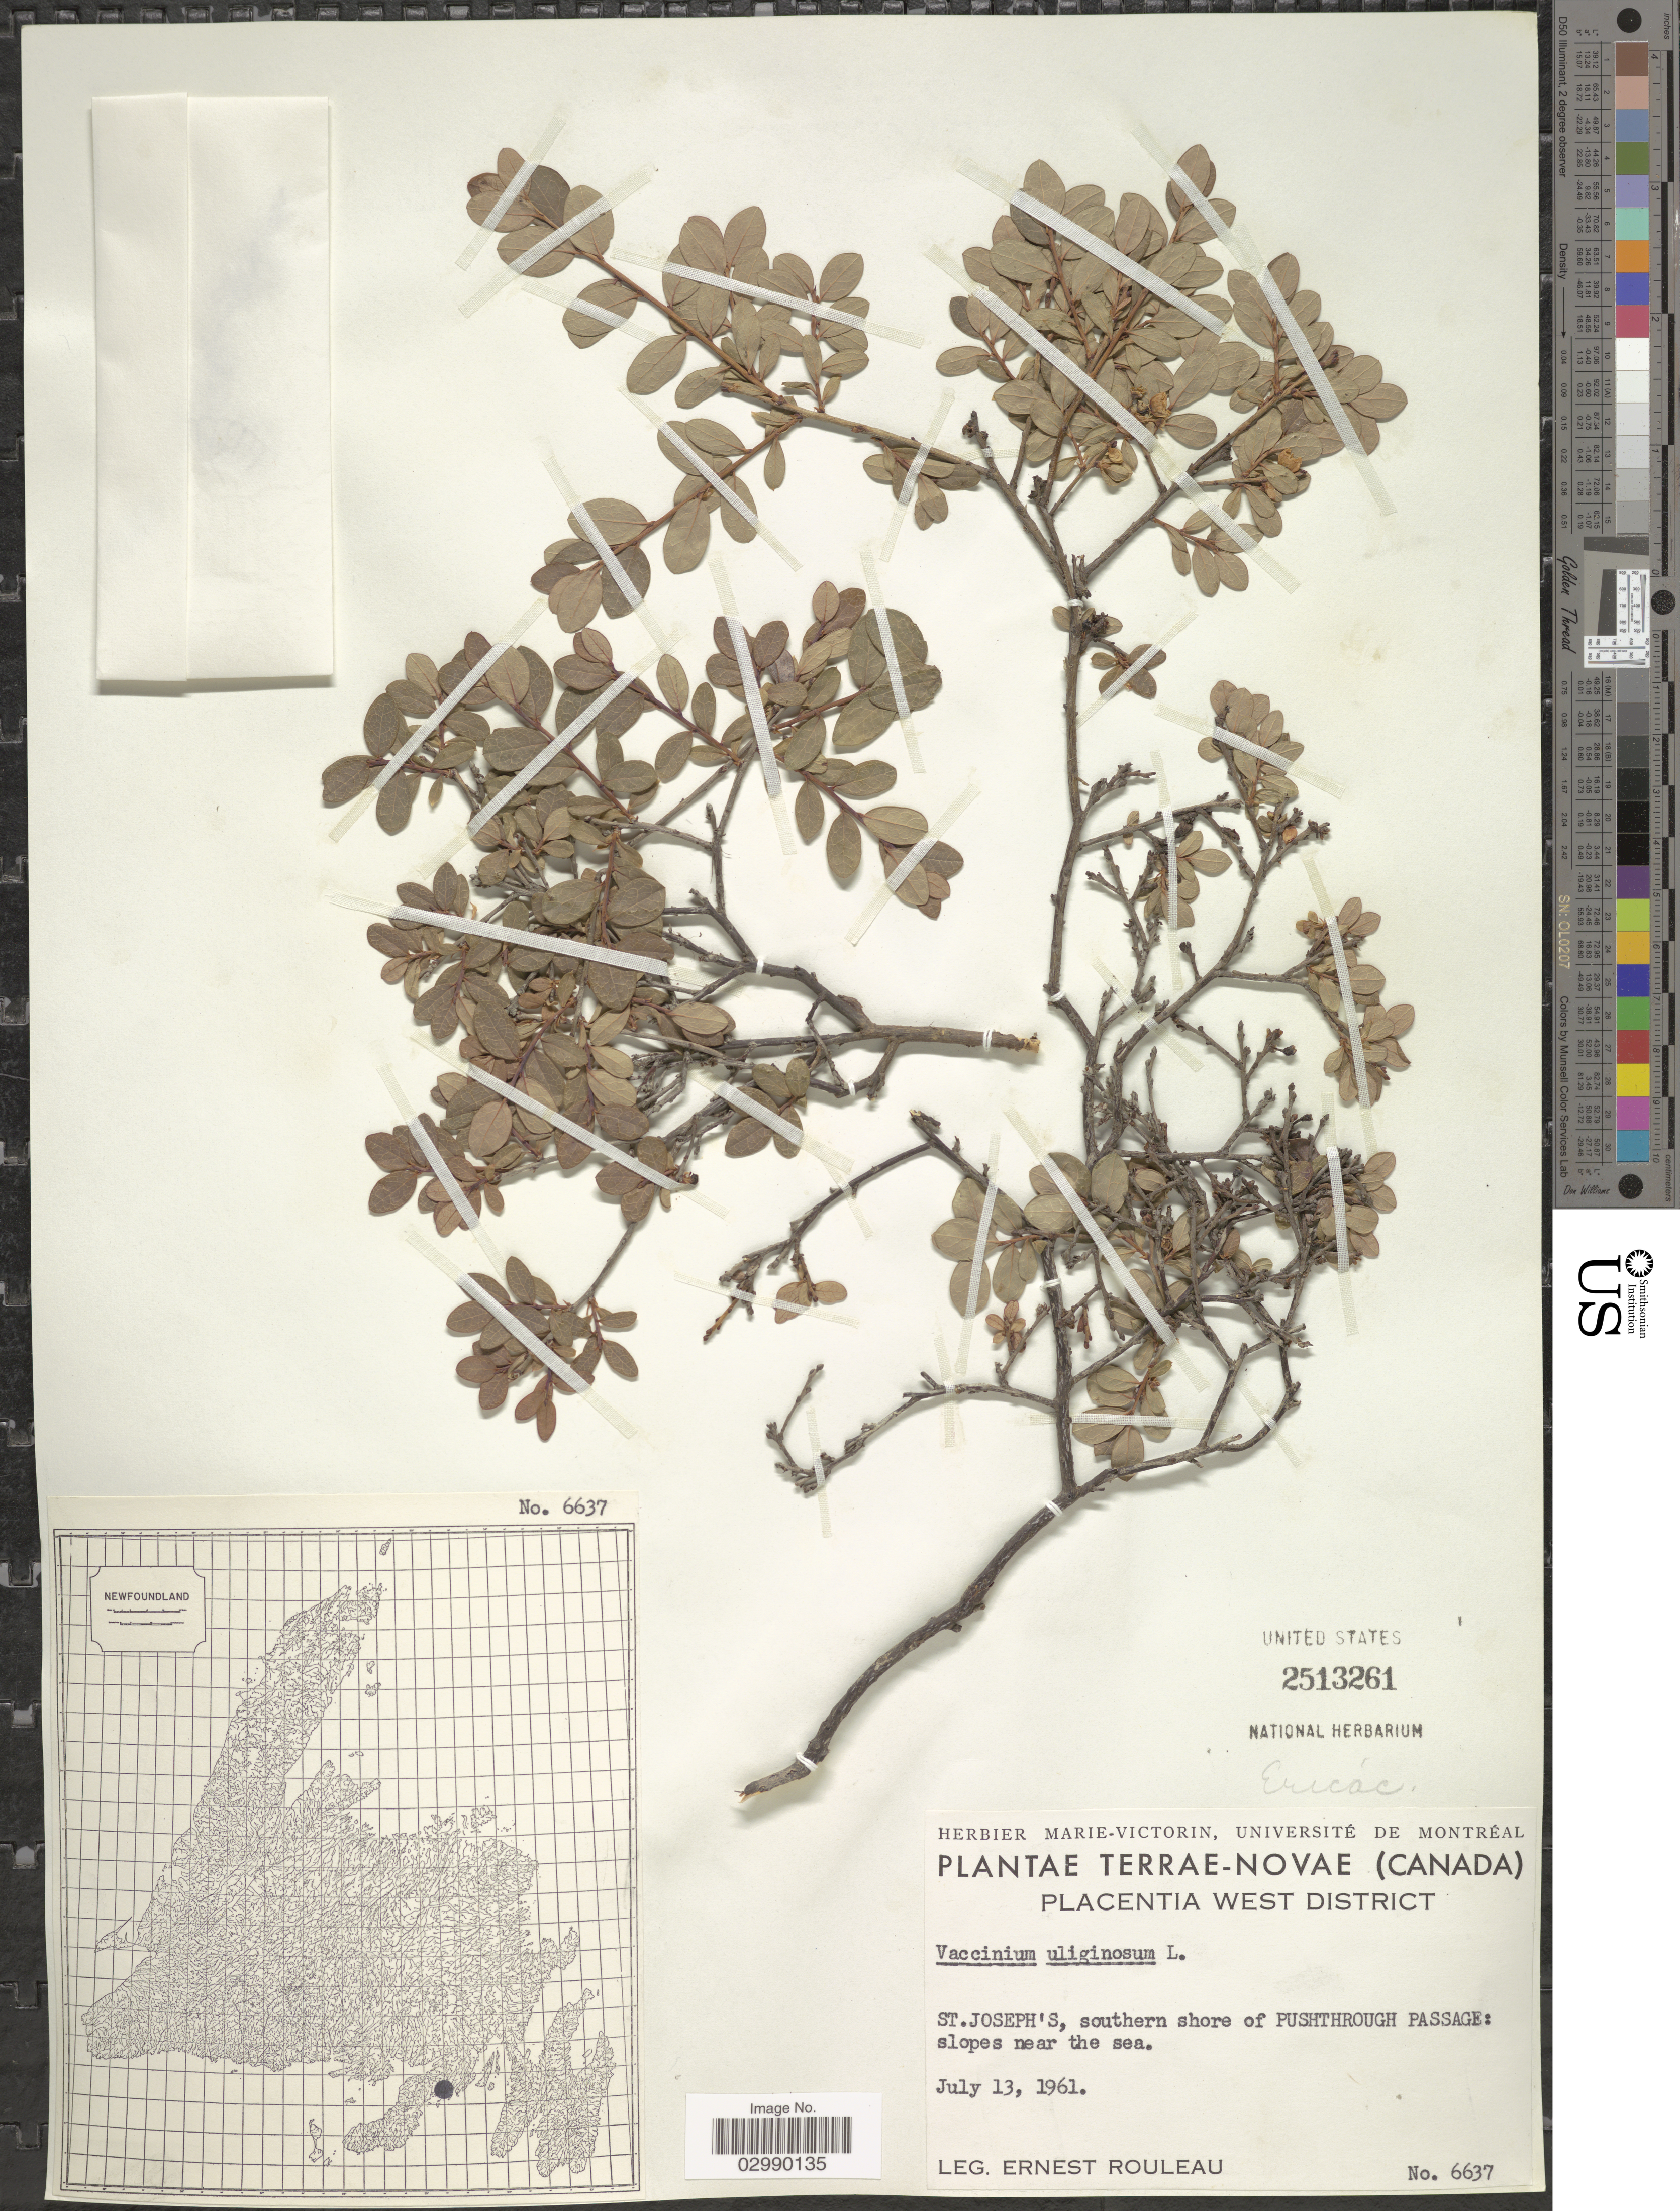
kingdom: Plantae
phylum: Tracheophyta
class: Magnoliopsida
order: Ericales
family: Ericaceae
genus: Vaccinium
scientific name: Vaccinium uliginosum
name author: L.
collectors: J. Rouleau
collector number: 6637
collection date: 1961-07-13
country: Canada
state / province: Newfoundland and Labrador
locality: Terrae-Novae, Placentia West District, St. Joseph's, southern shore of Pushthrough Passage: slopes near the sea.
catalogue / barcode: US 2513261